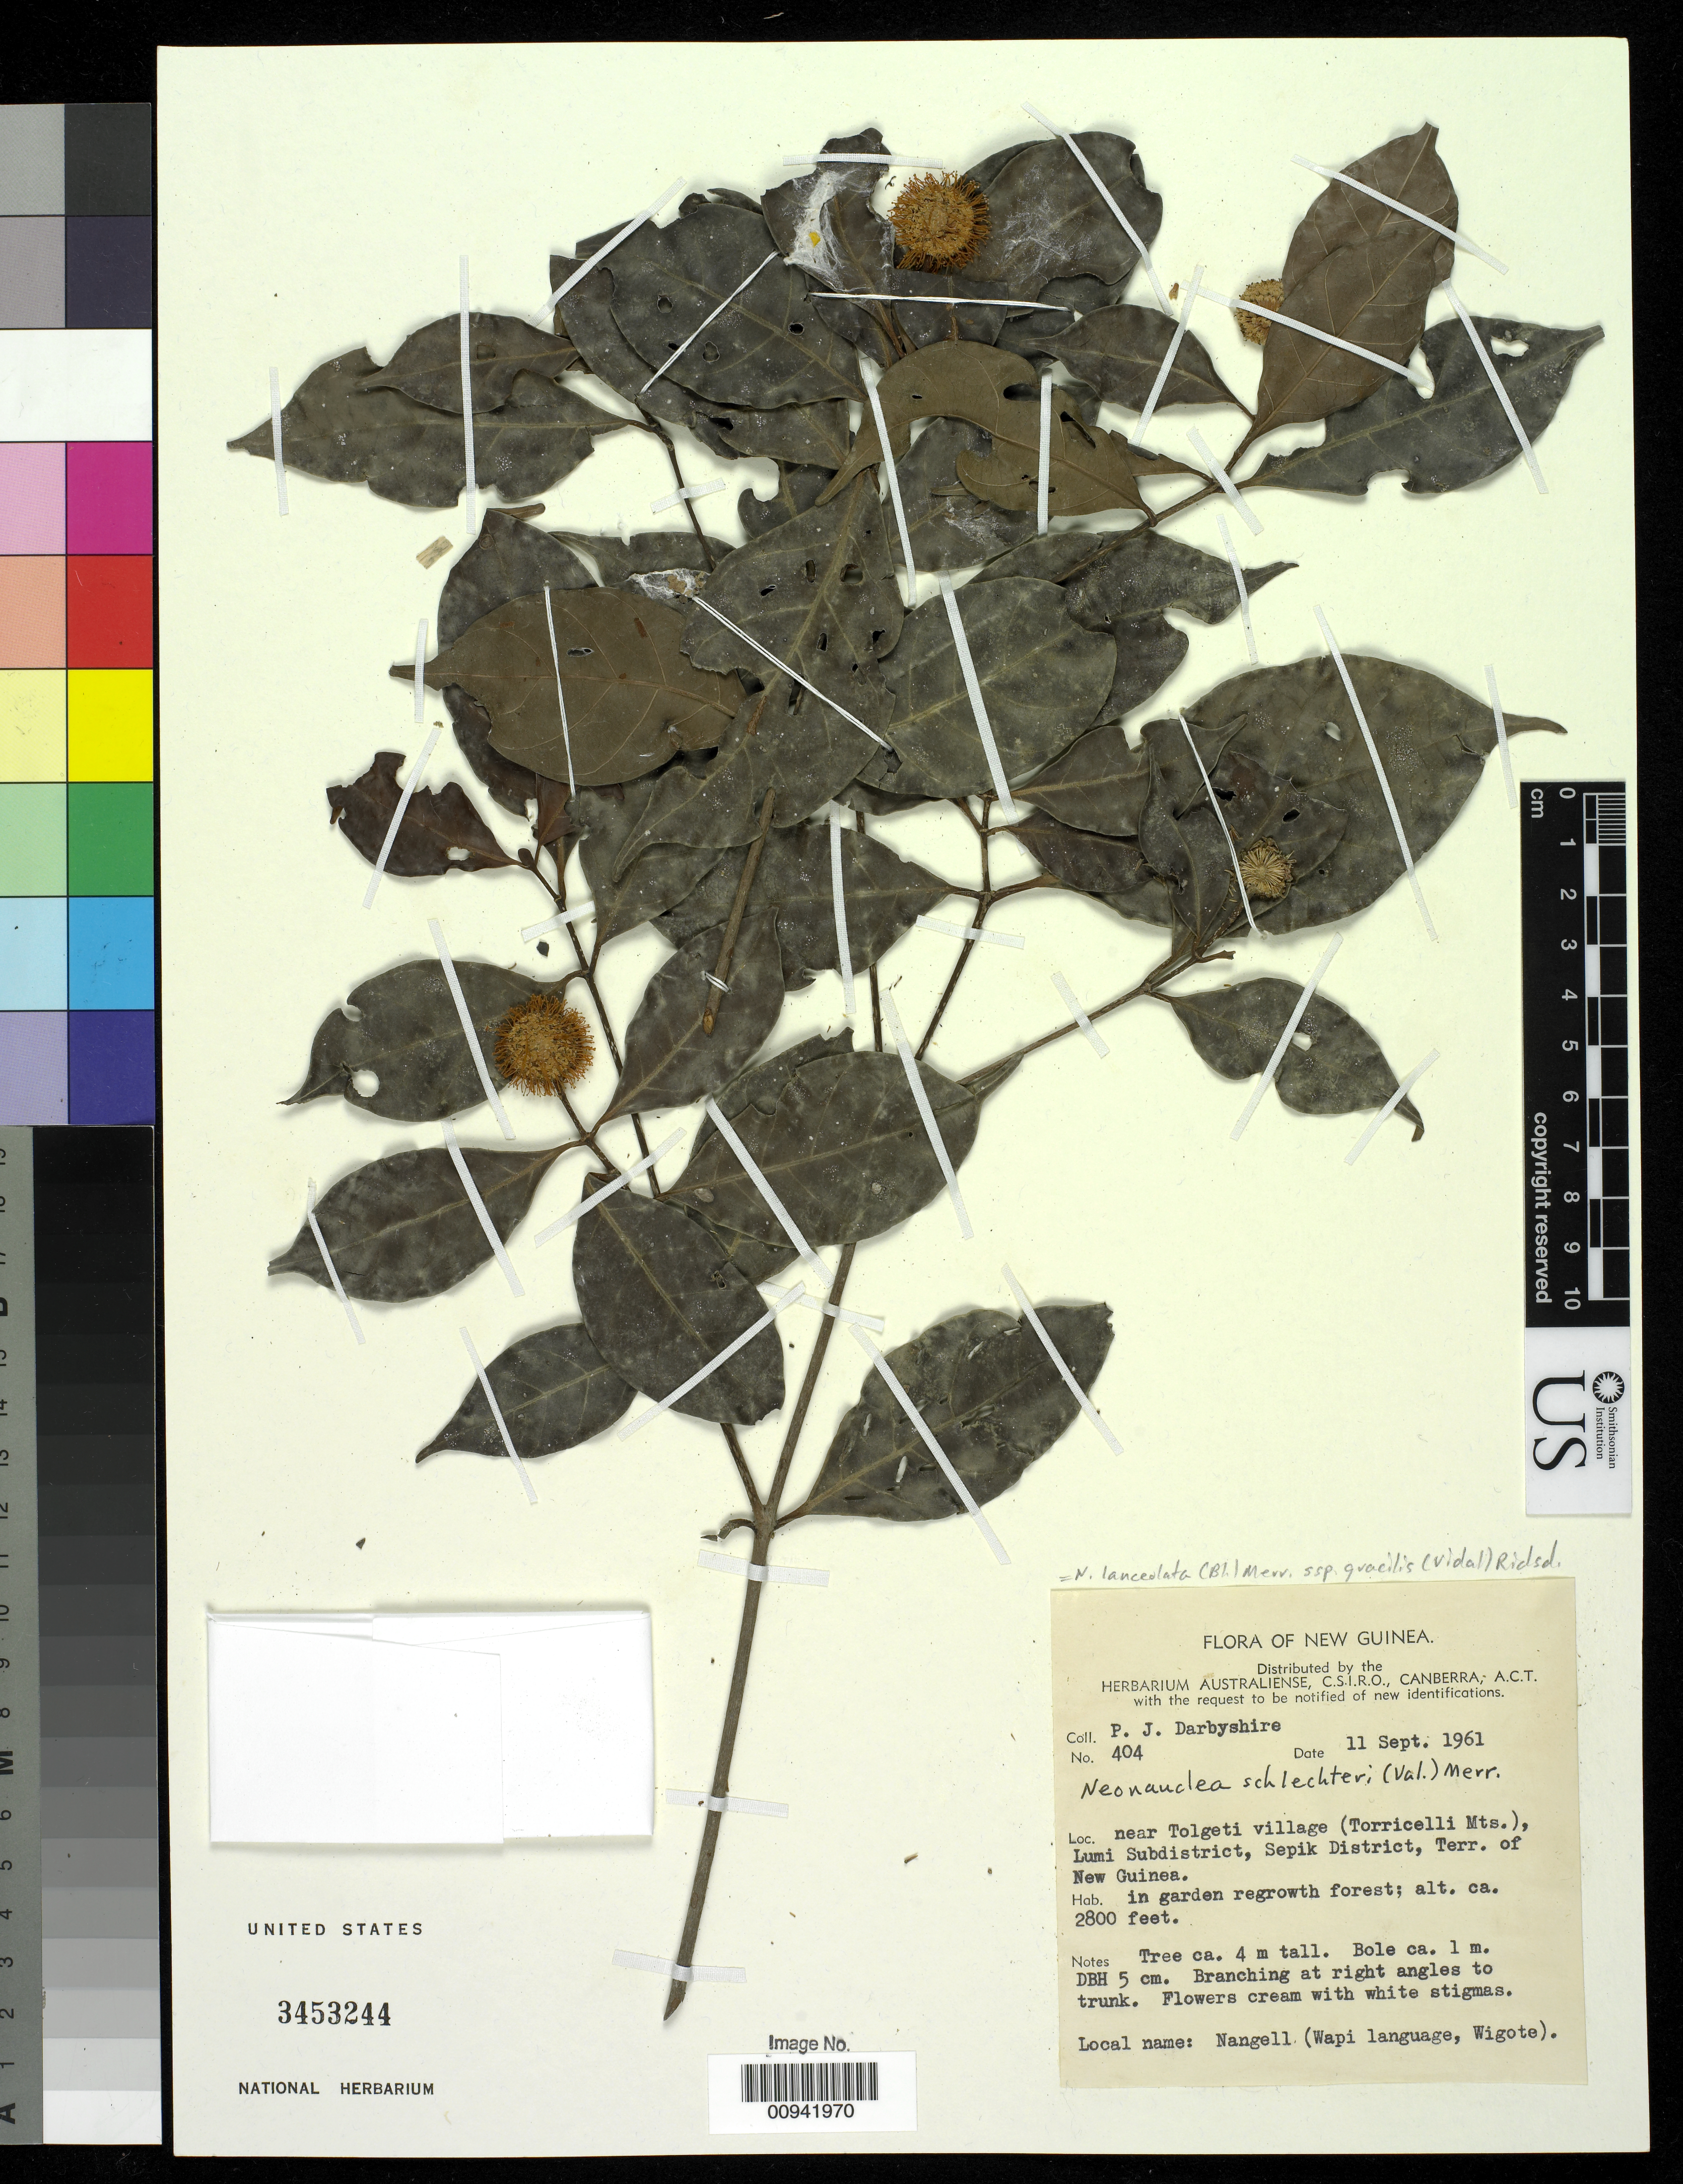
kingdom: Plantae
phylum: Tracheophyta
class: Magnoliopsida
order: Gentianales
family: Rubiaceae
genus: Neonauclea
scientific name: Neonauclea schlechteri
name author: (Valeton) Merr. & L.M. Perry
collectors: P. Darbyshire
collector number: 404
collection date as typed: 11 Sep 1961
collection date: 1961-09-11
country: Papua New Guinea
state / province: Sepik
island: New Guinea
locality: Near Tolgeti village [Torriceli Mts.], Lumi Subdistrict, Sepik District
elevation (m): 853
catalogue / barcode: US 3453244